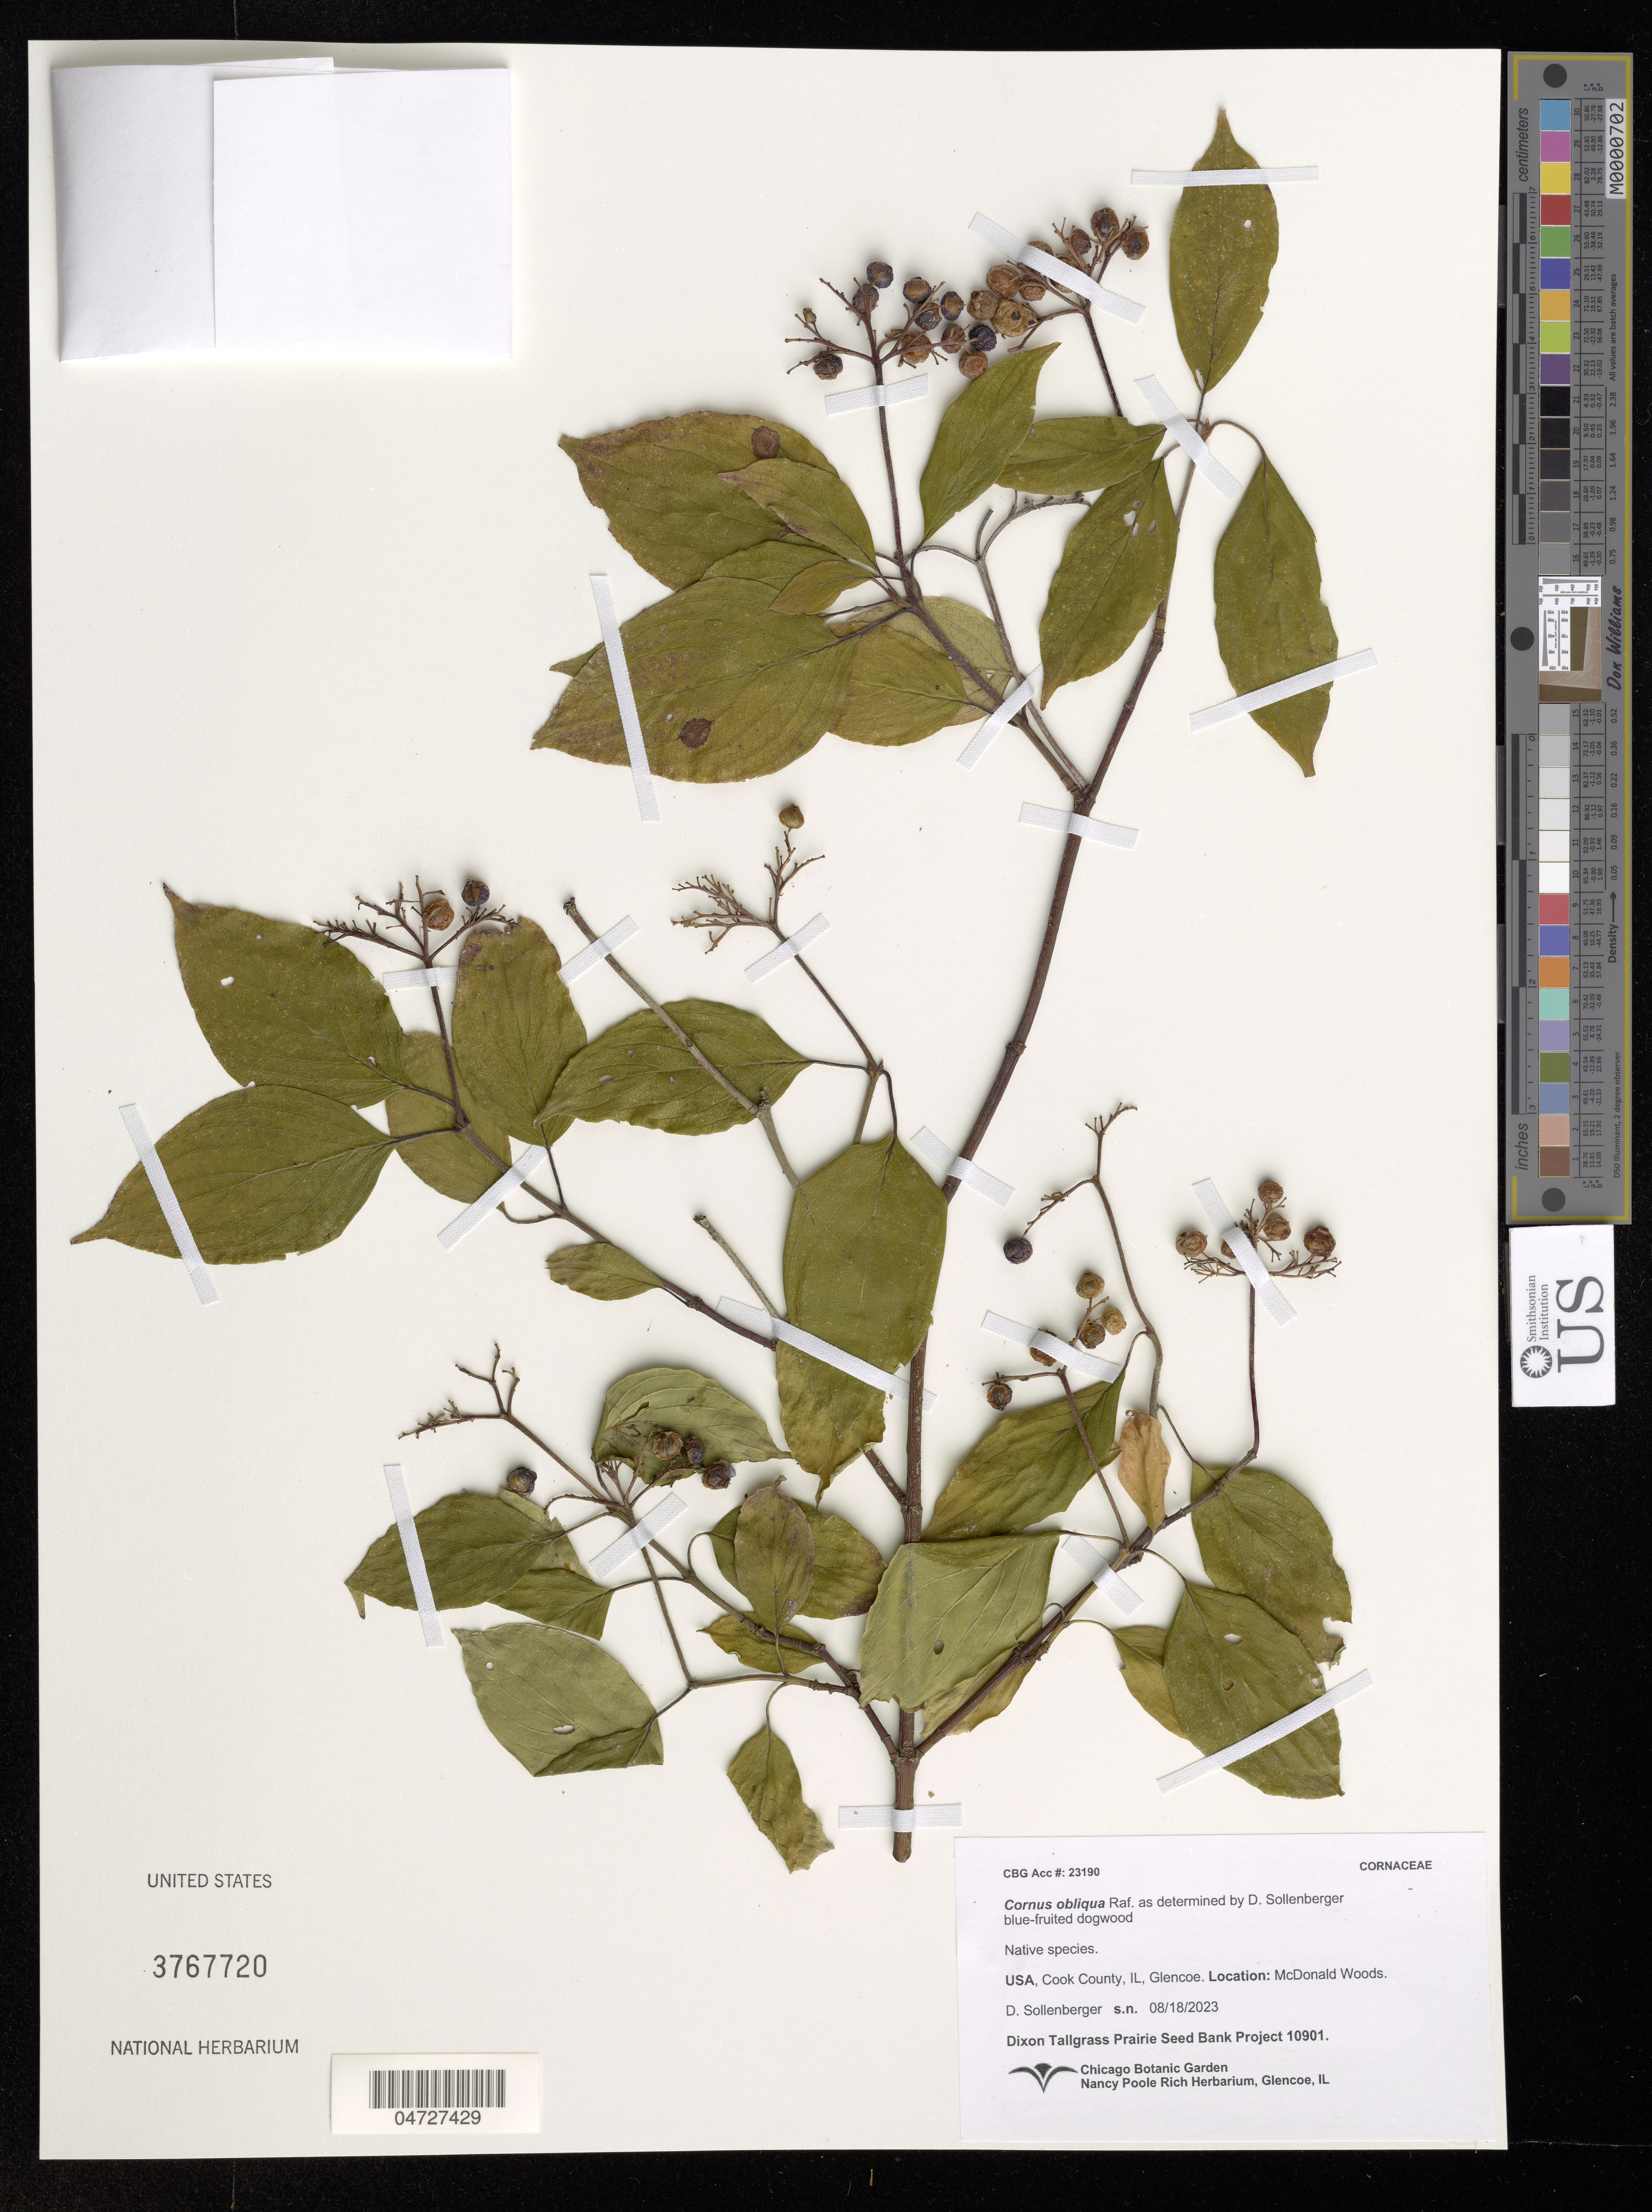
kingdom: Plantae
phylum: Tracheophyta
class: Magnoliopsida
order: Cornales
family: Cornaceae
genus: Cornus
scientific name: Cornus obliqua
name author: Raf.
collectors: D. Sollenberger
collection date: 2023-08-18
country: United States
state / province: Illinois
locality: Cook County, IL, Glencoe. McDonald Woods.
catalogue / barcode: US 3767720